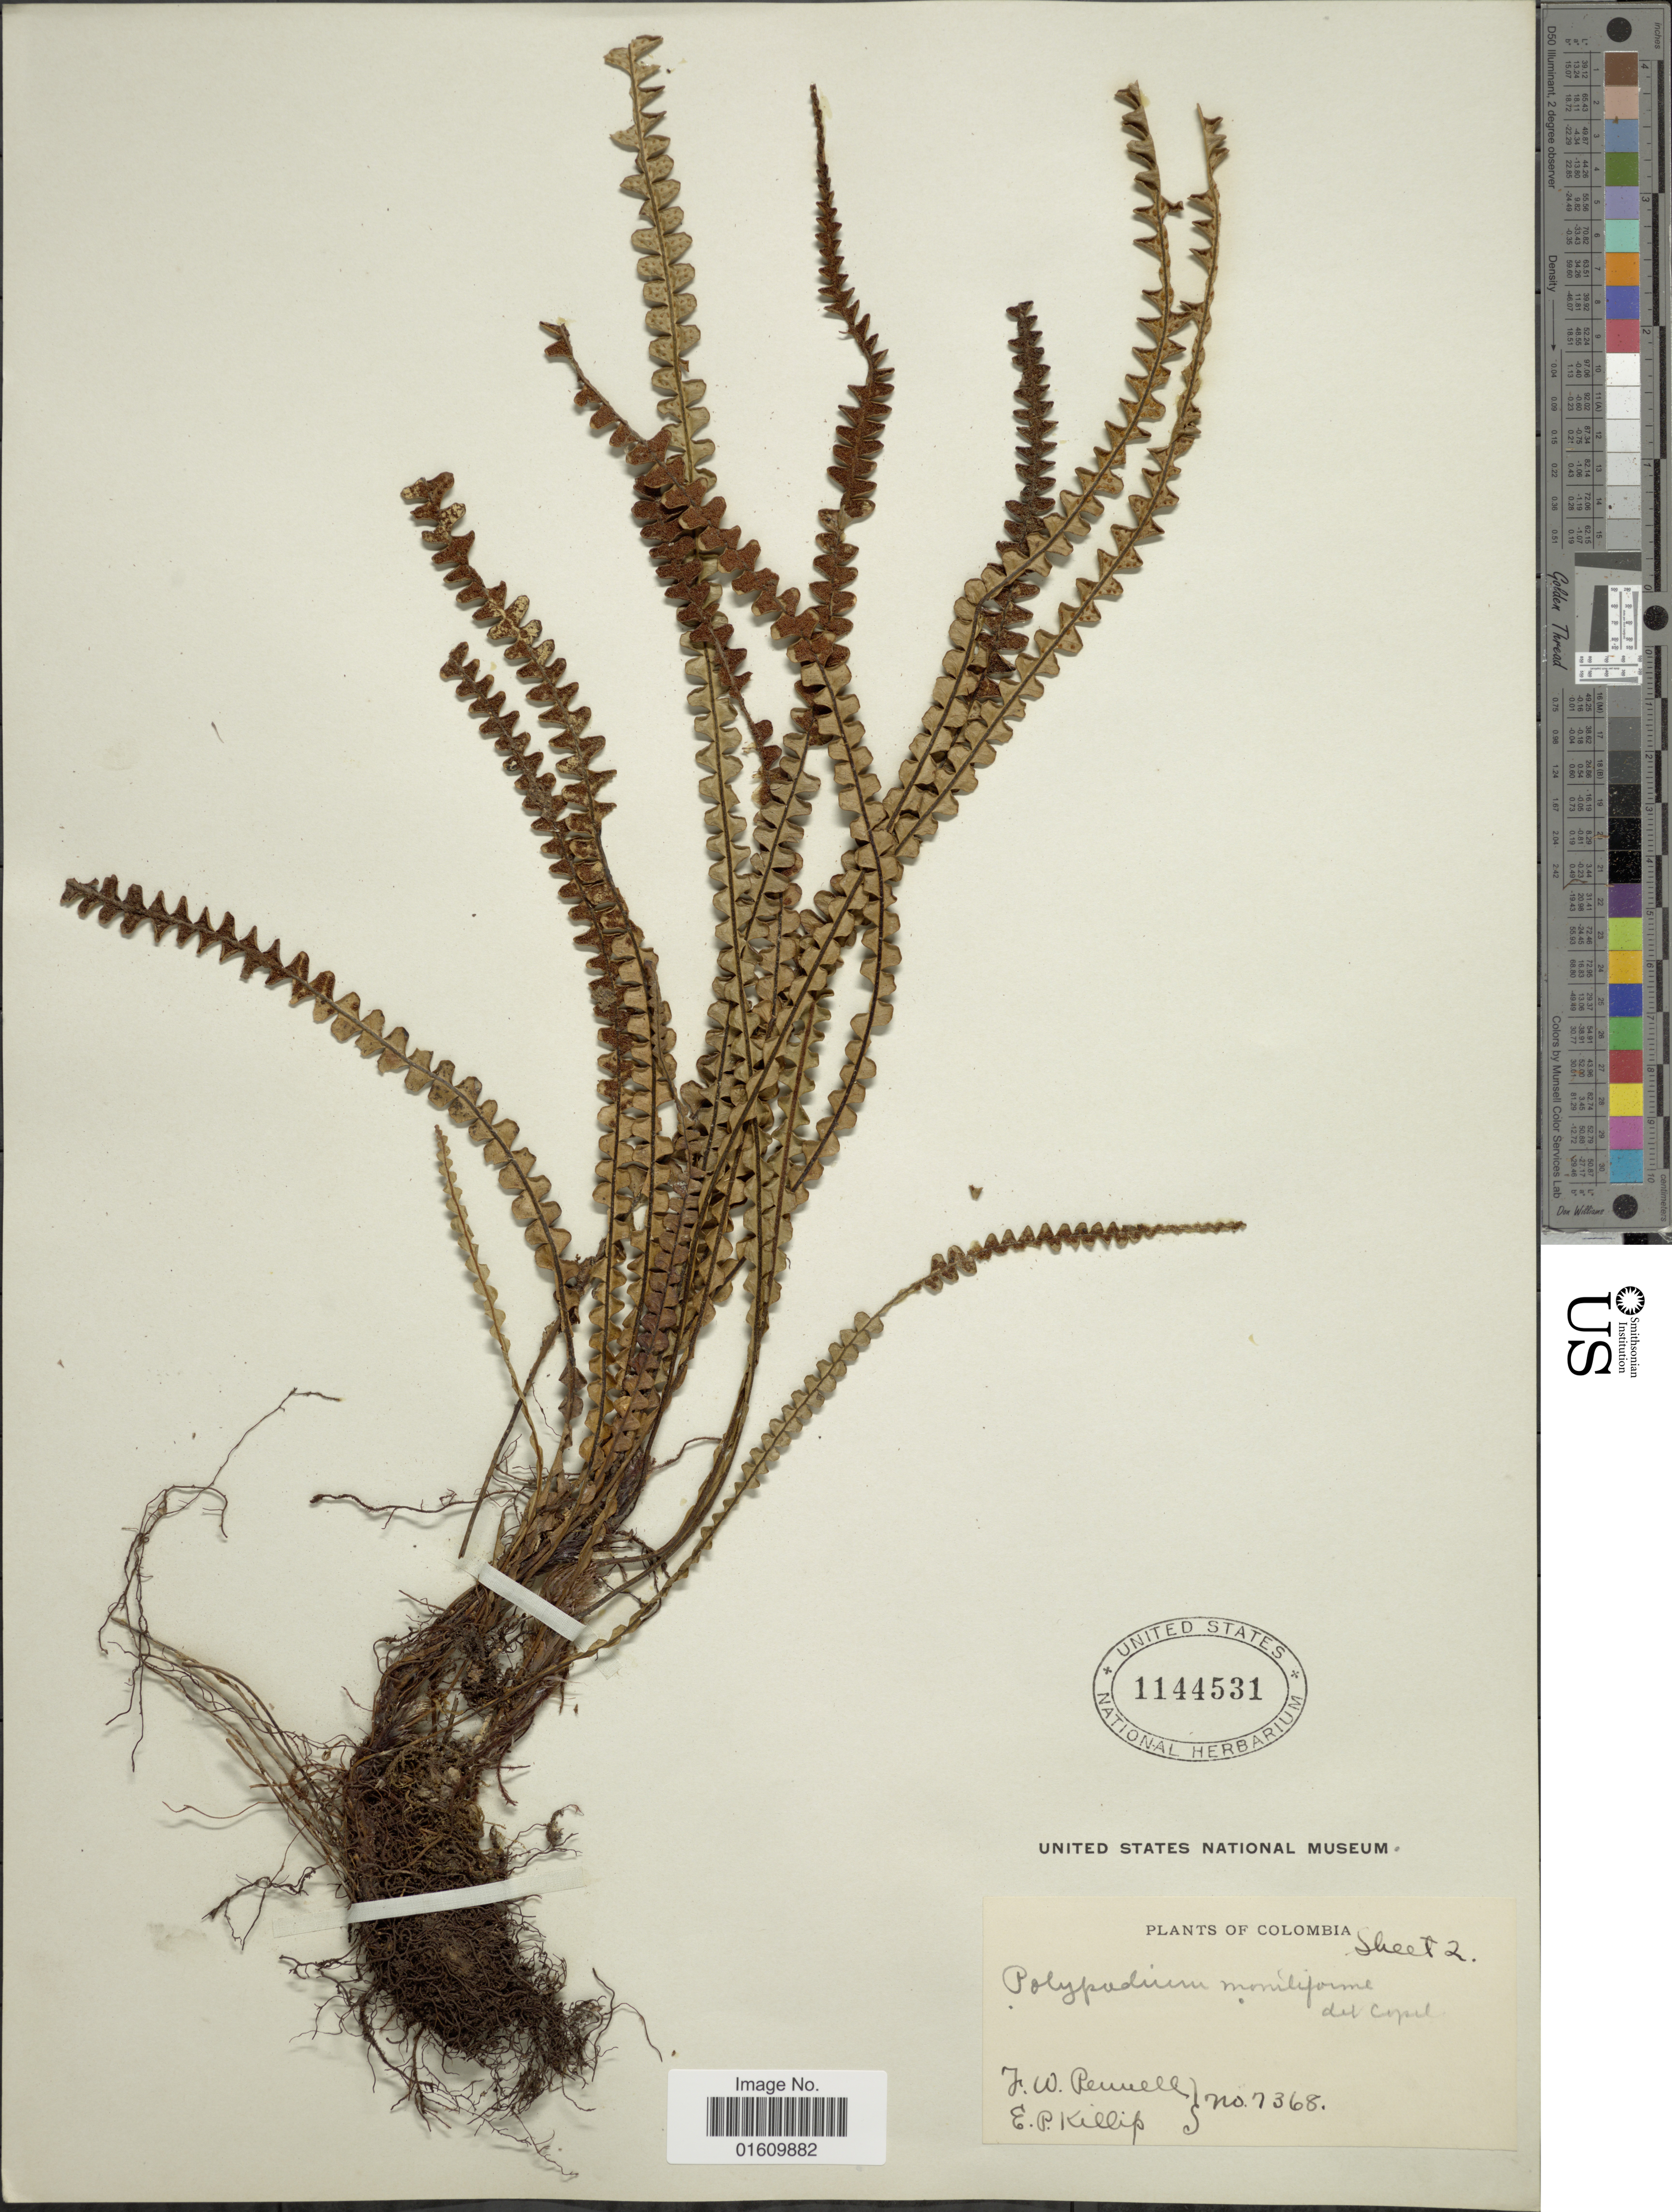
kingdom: Plantae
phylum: Tracheophyta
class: Polypodiopsida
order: Polypodiales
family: Polypodiaceae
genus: Melpomene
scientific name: Melpomene moniliformis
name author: (Lag. ex Sw.) A.R. Sm. & R.C. Moran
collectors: F. W. Pennell & E. P. Killip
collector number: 7368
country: Colombia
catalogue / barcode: US 1144531